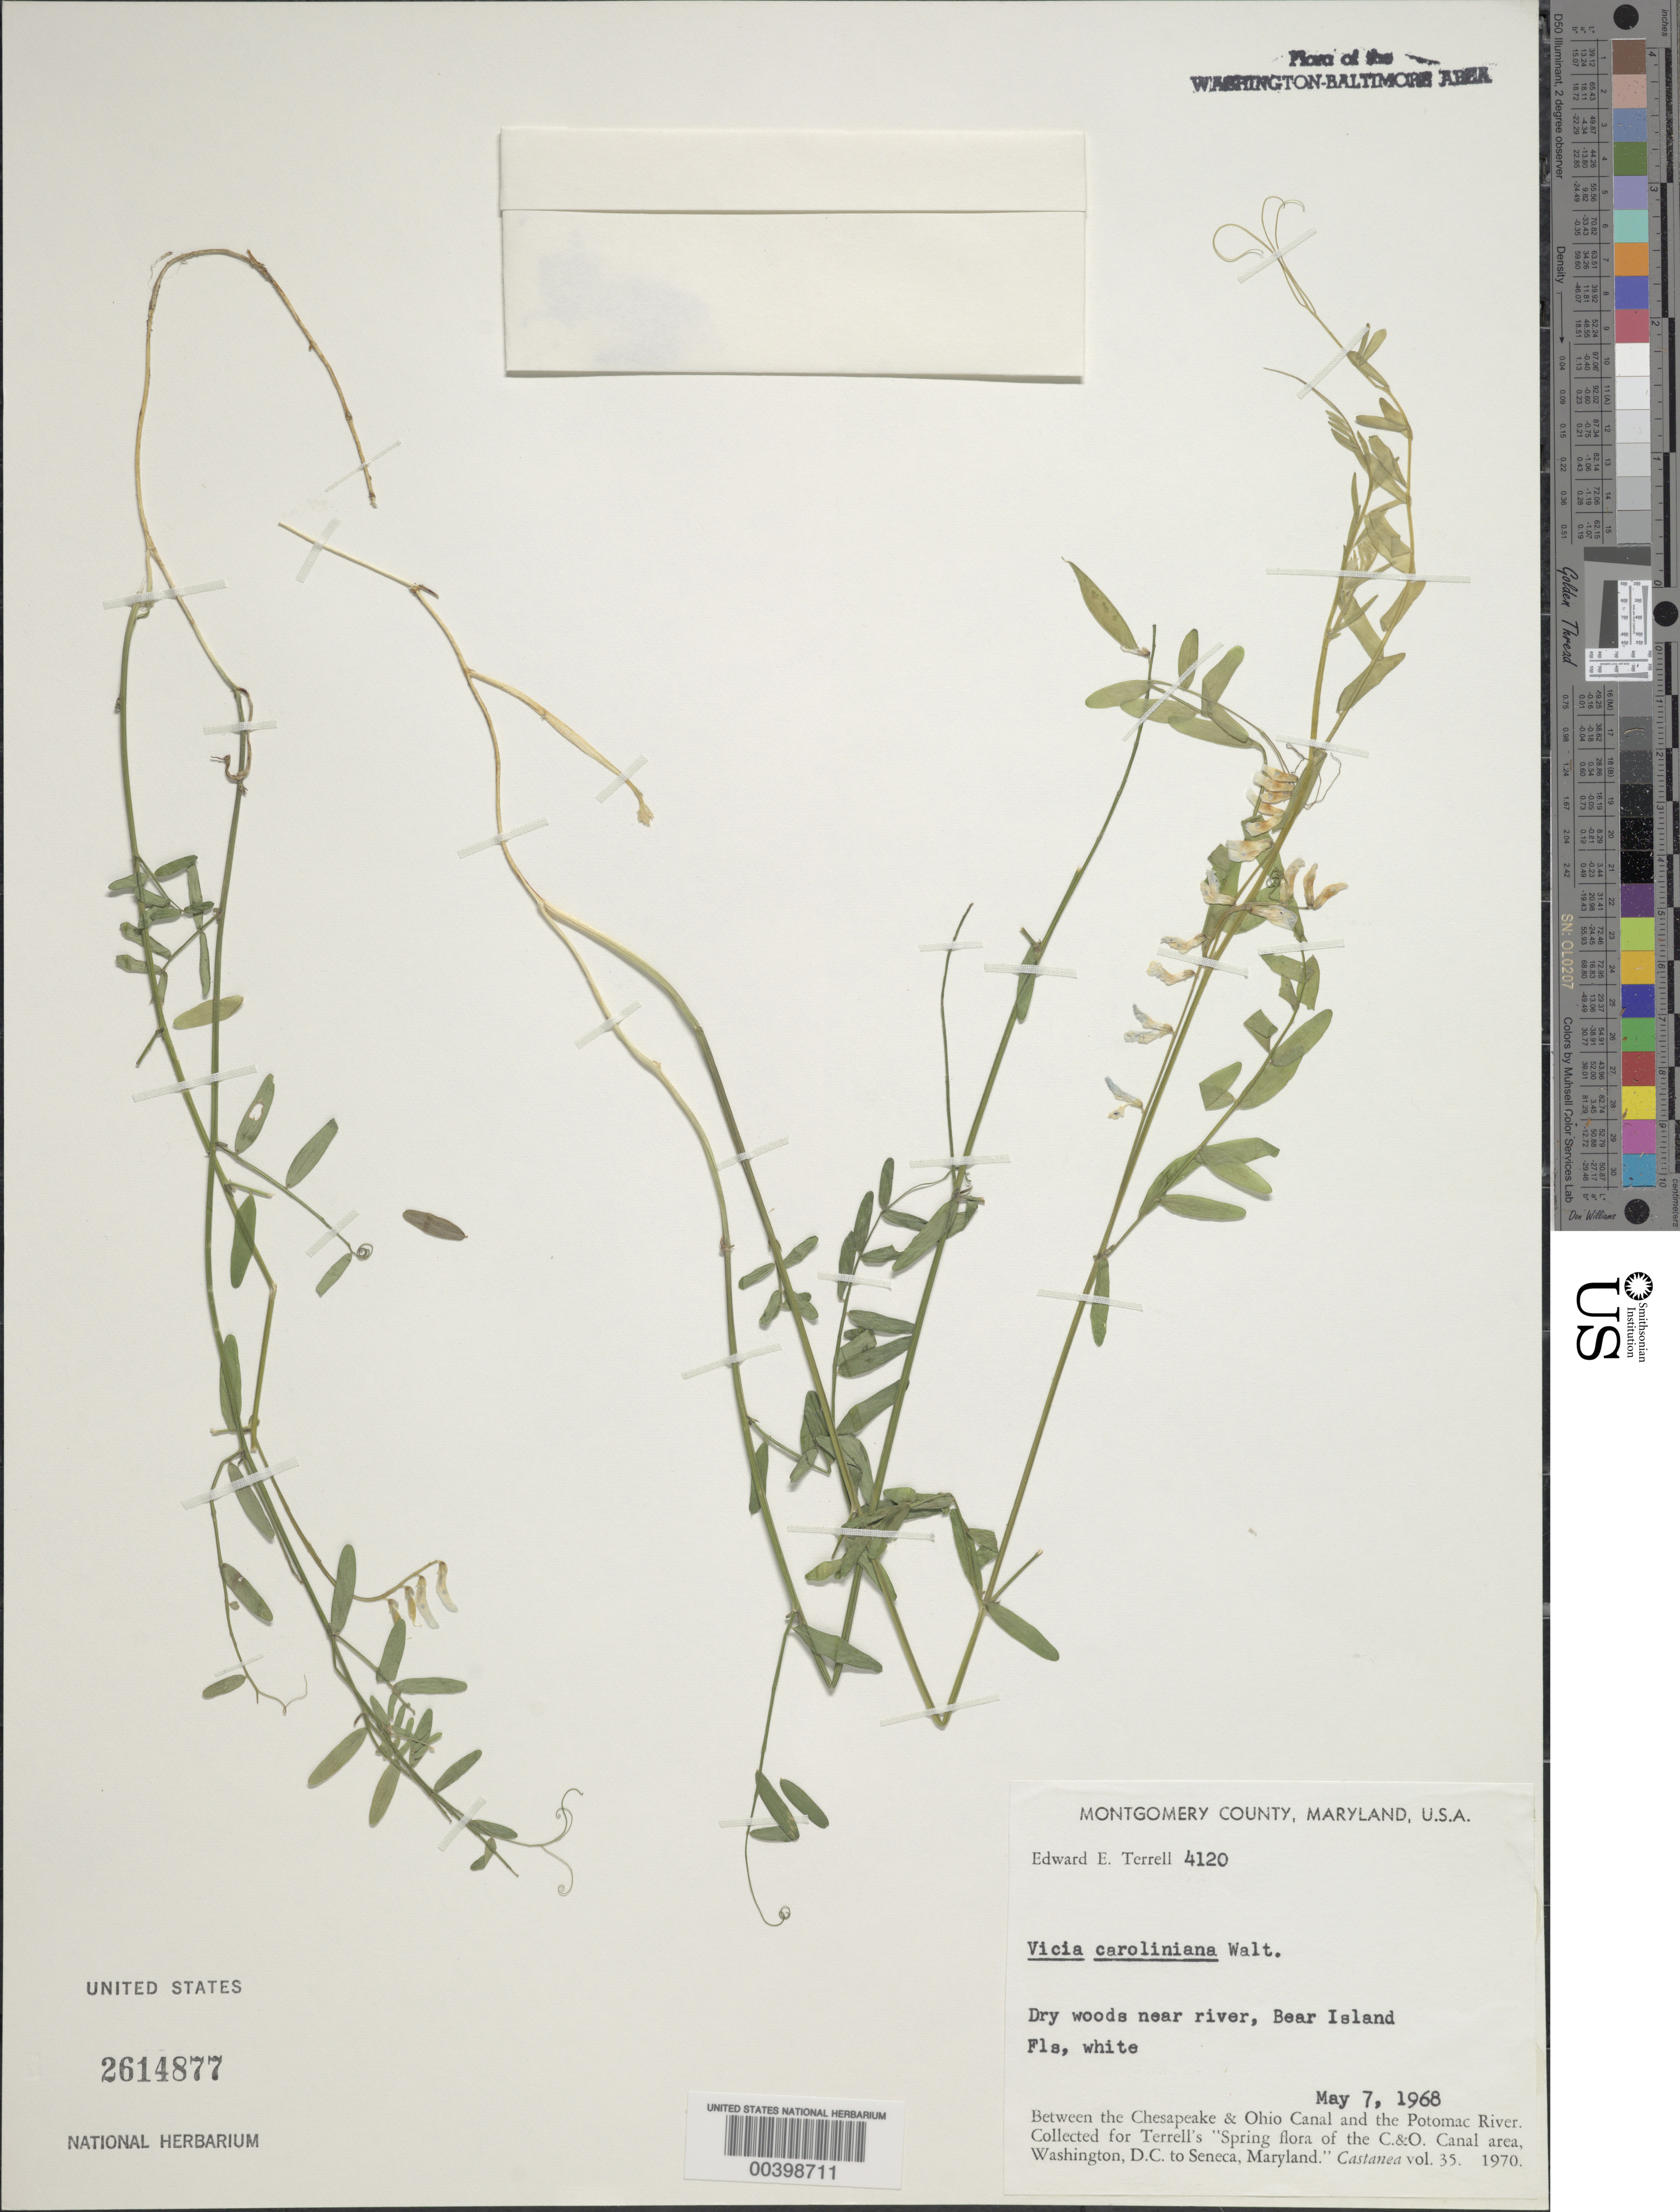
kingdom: Plantae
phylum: Tracheophyta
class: Magnoliopsida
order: Fabales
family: Fabaceae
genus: Vicia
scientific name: Vicia caroliniana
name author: Walter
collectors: E. E. Terrell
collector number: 4120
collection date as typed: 07 May 1968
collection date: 1968-05-07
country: United States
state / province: Maryland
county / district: Montgomery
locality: Bear Island C. & O. Canal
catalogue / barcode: US 2614877